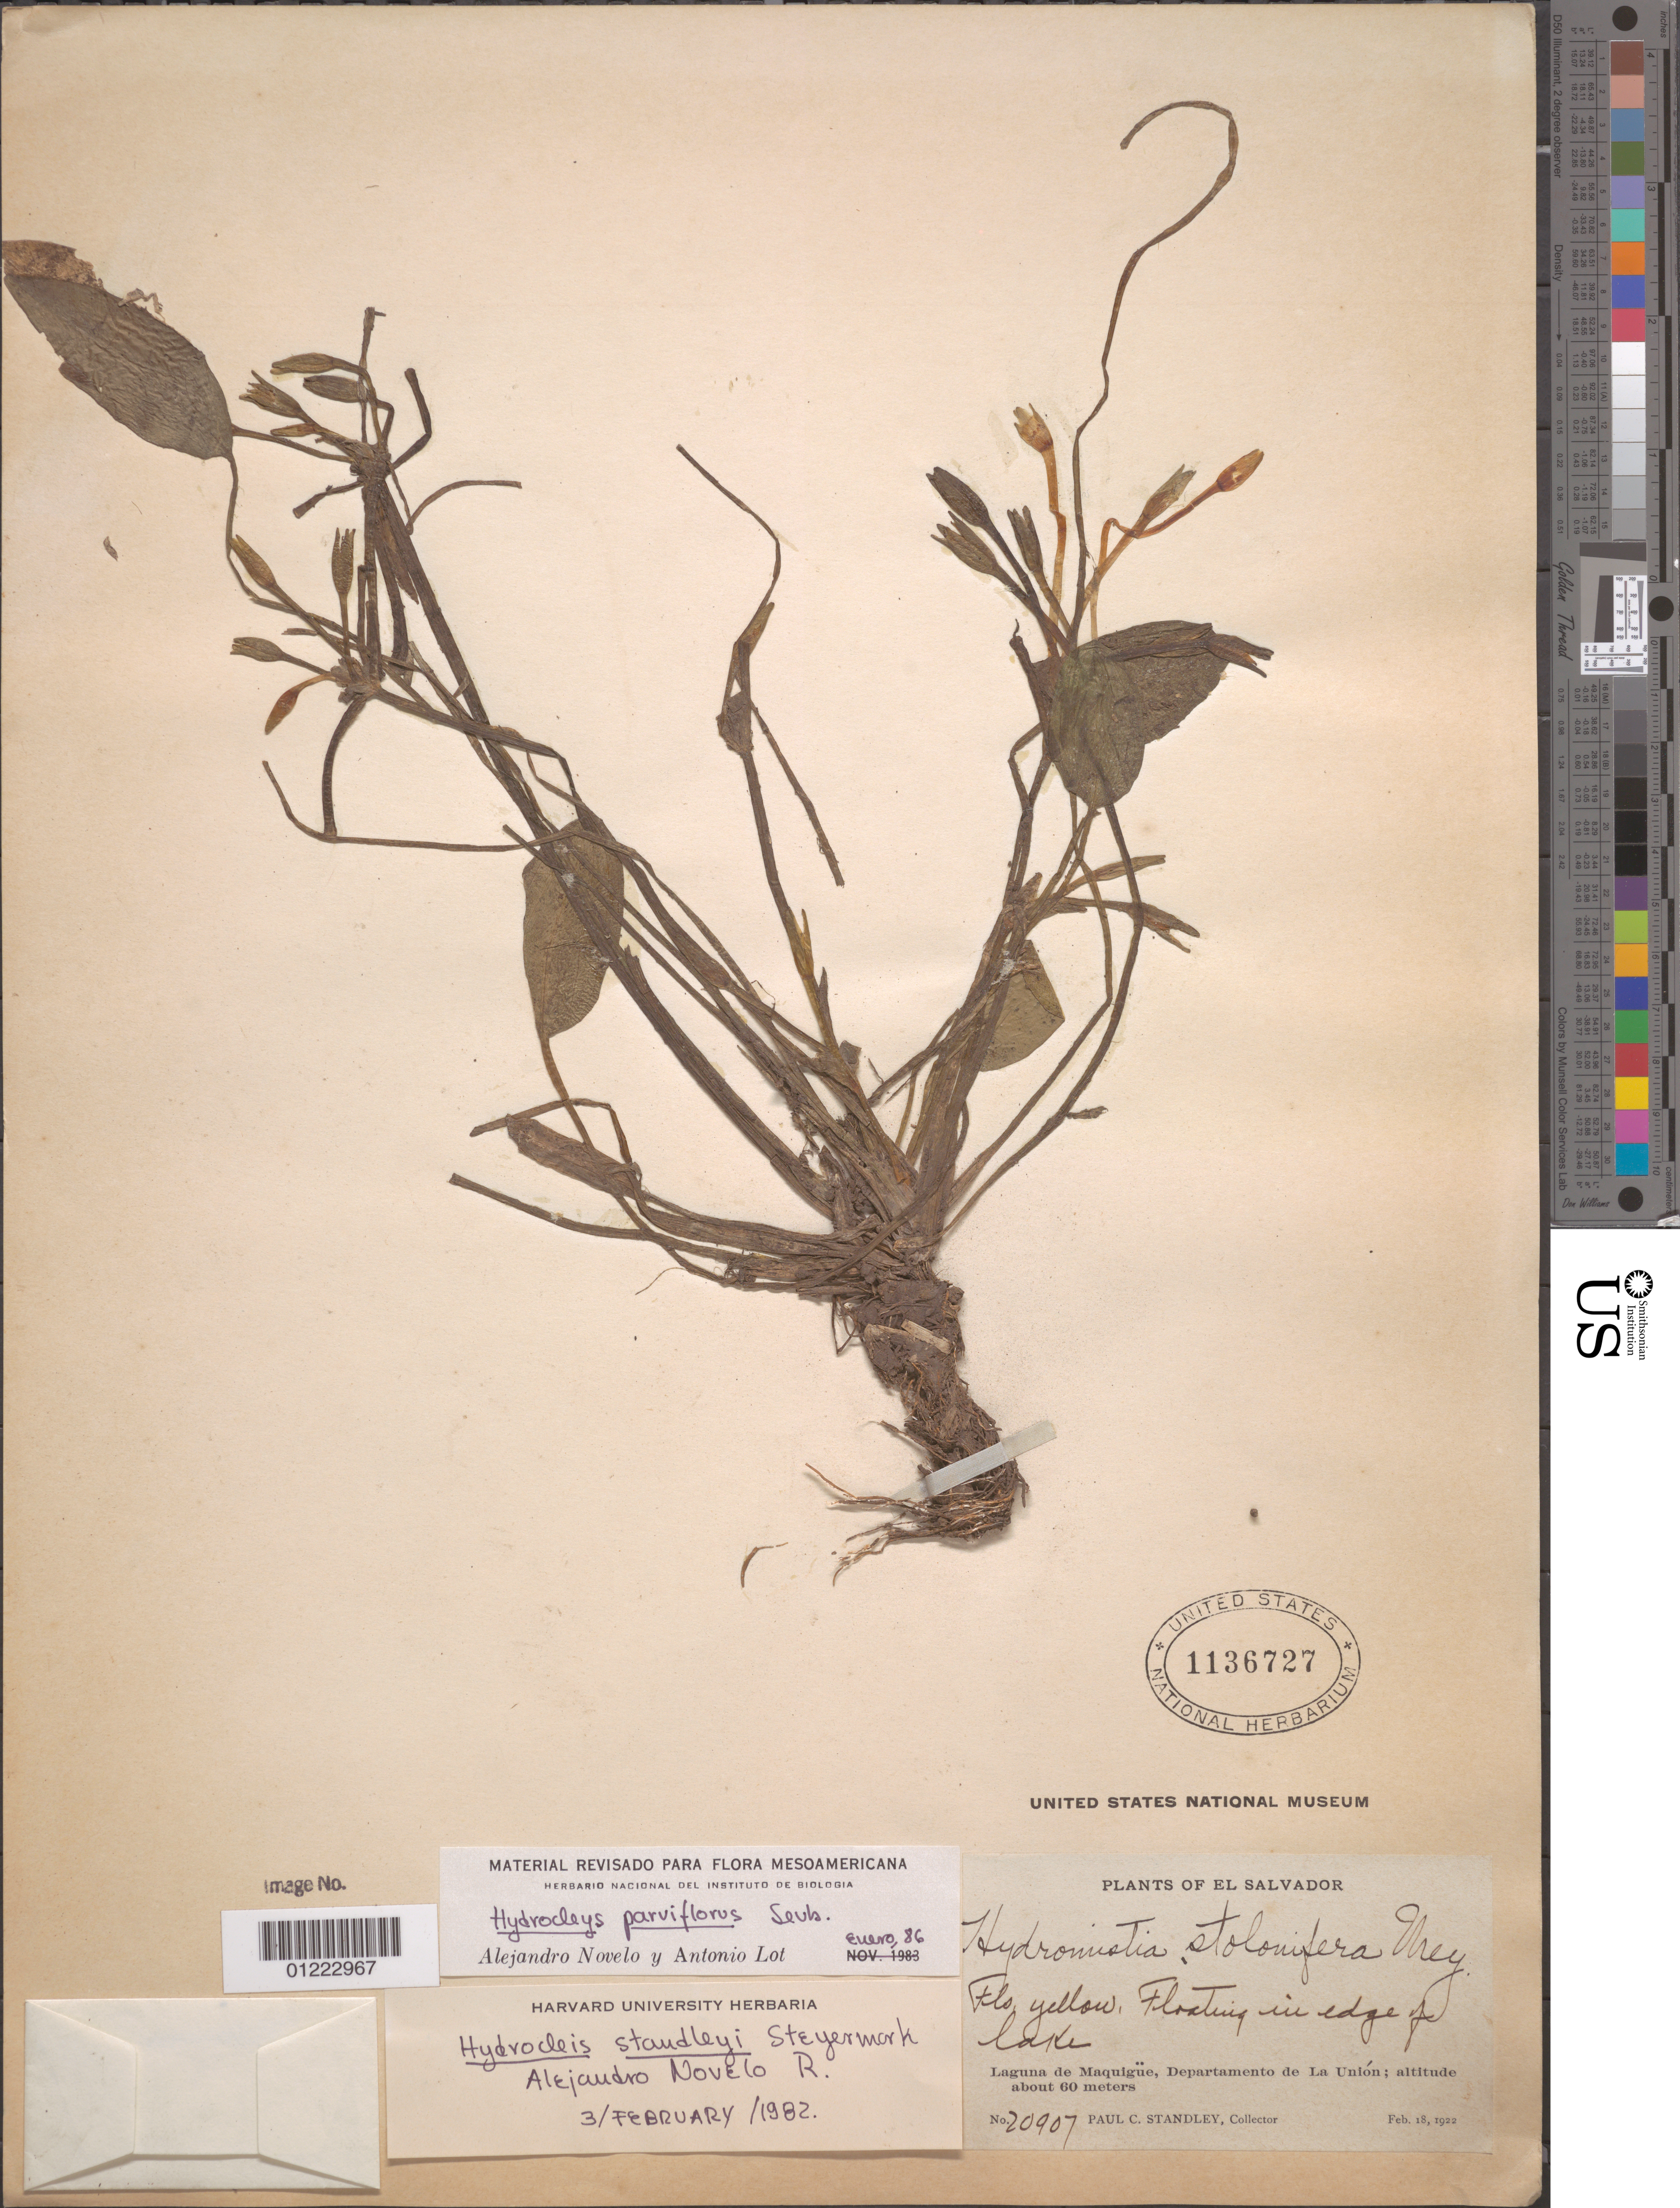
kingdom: Plantae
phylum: Tracheophyta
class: Liliopsida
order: Alismatales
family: Alismataceae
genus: Hydrocleys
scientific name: Hydrocleys parviflora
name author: Seub.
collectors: P. C. Standley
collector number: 1922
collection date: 1922-02-18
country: El Salvador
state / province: La Union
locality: Laguna de Maquigue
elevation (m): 60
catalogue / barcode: US 1136727